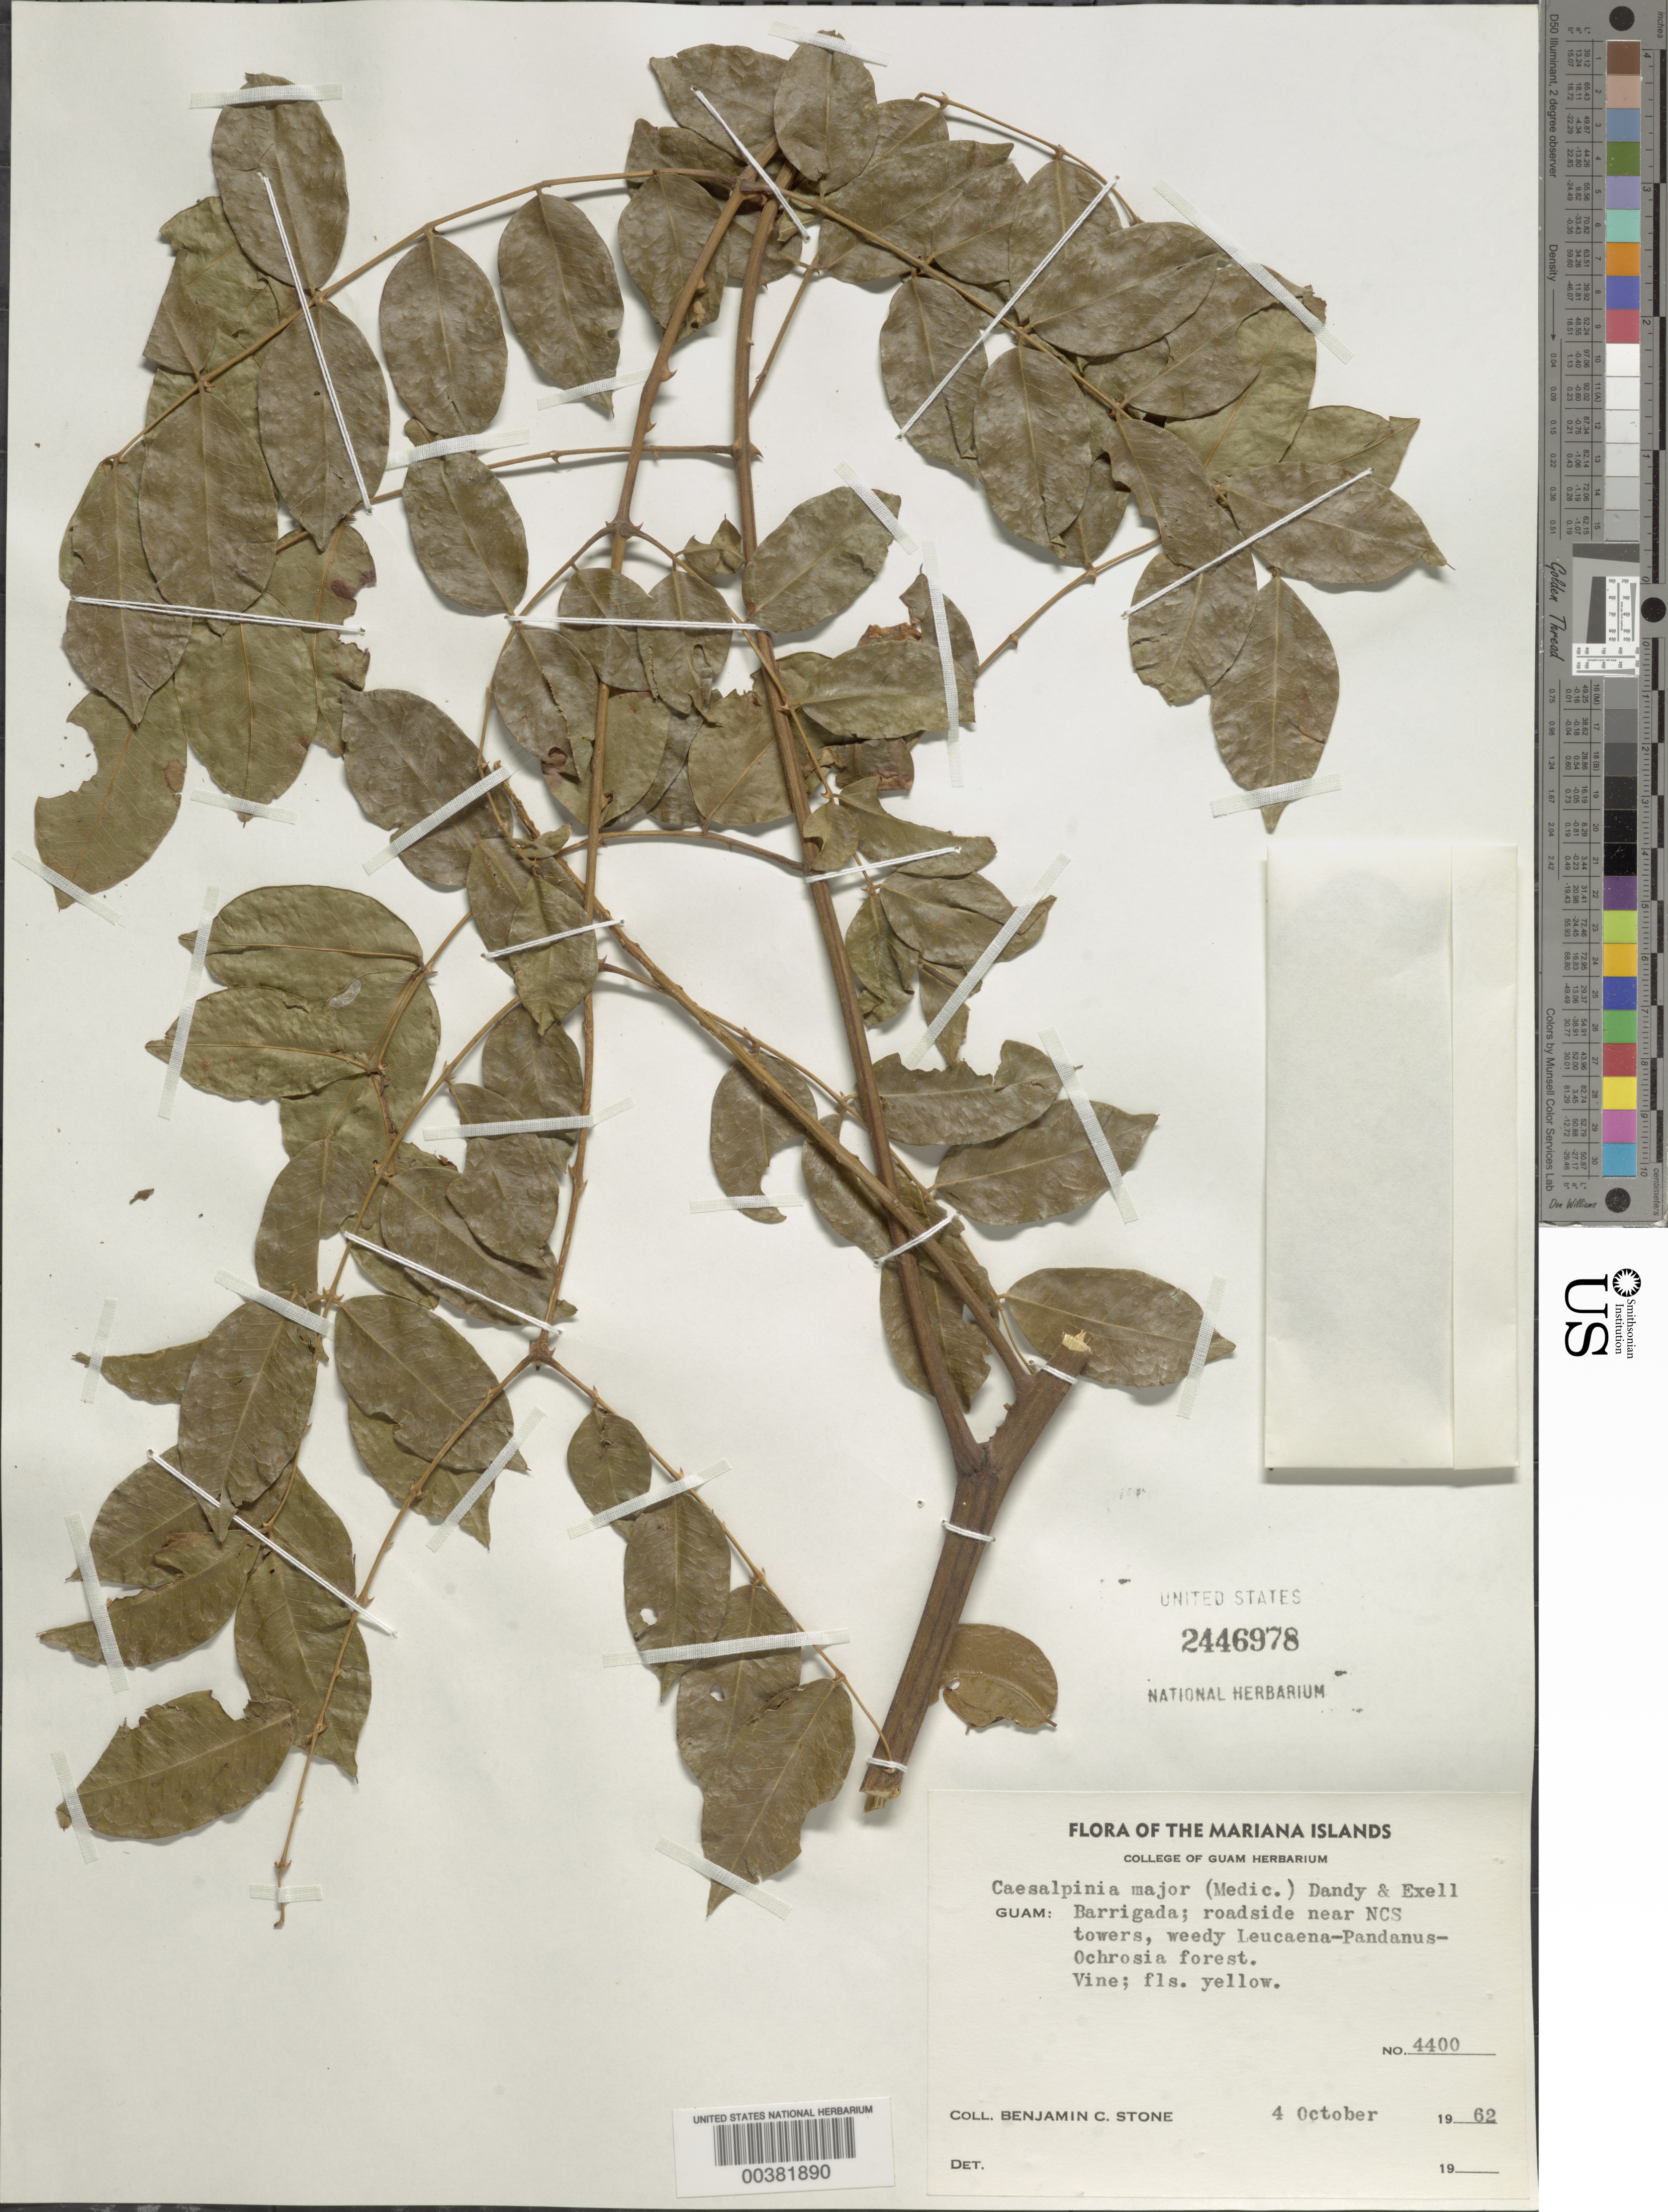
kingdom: Plantae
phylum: Tracheophyta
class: Magnoliopsida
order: Fabales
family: Fabaceae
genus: Guilandina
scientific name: Guilandina major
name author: (Medik.) Small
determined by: Wagner, W. L., (BOT), Smithsonian Institution - National Museum of Natural History (UNITED STATES)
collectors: B. C. Stone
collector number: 4400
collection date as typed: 04 Oct 1962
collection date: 1962-10-04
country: Guam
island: Guam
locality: Barrigada; roadside near ncs towers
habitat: Weedy forest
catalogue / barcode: US 2446978